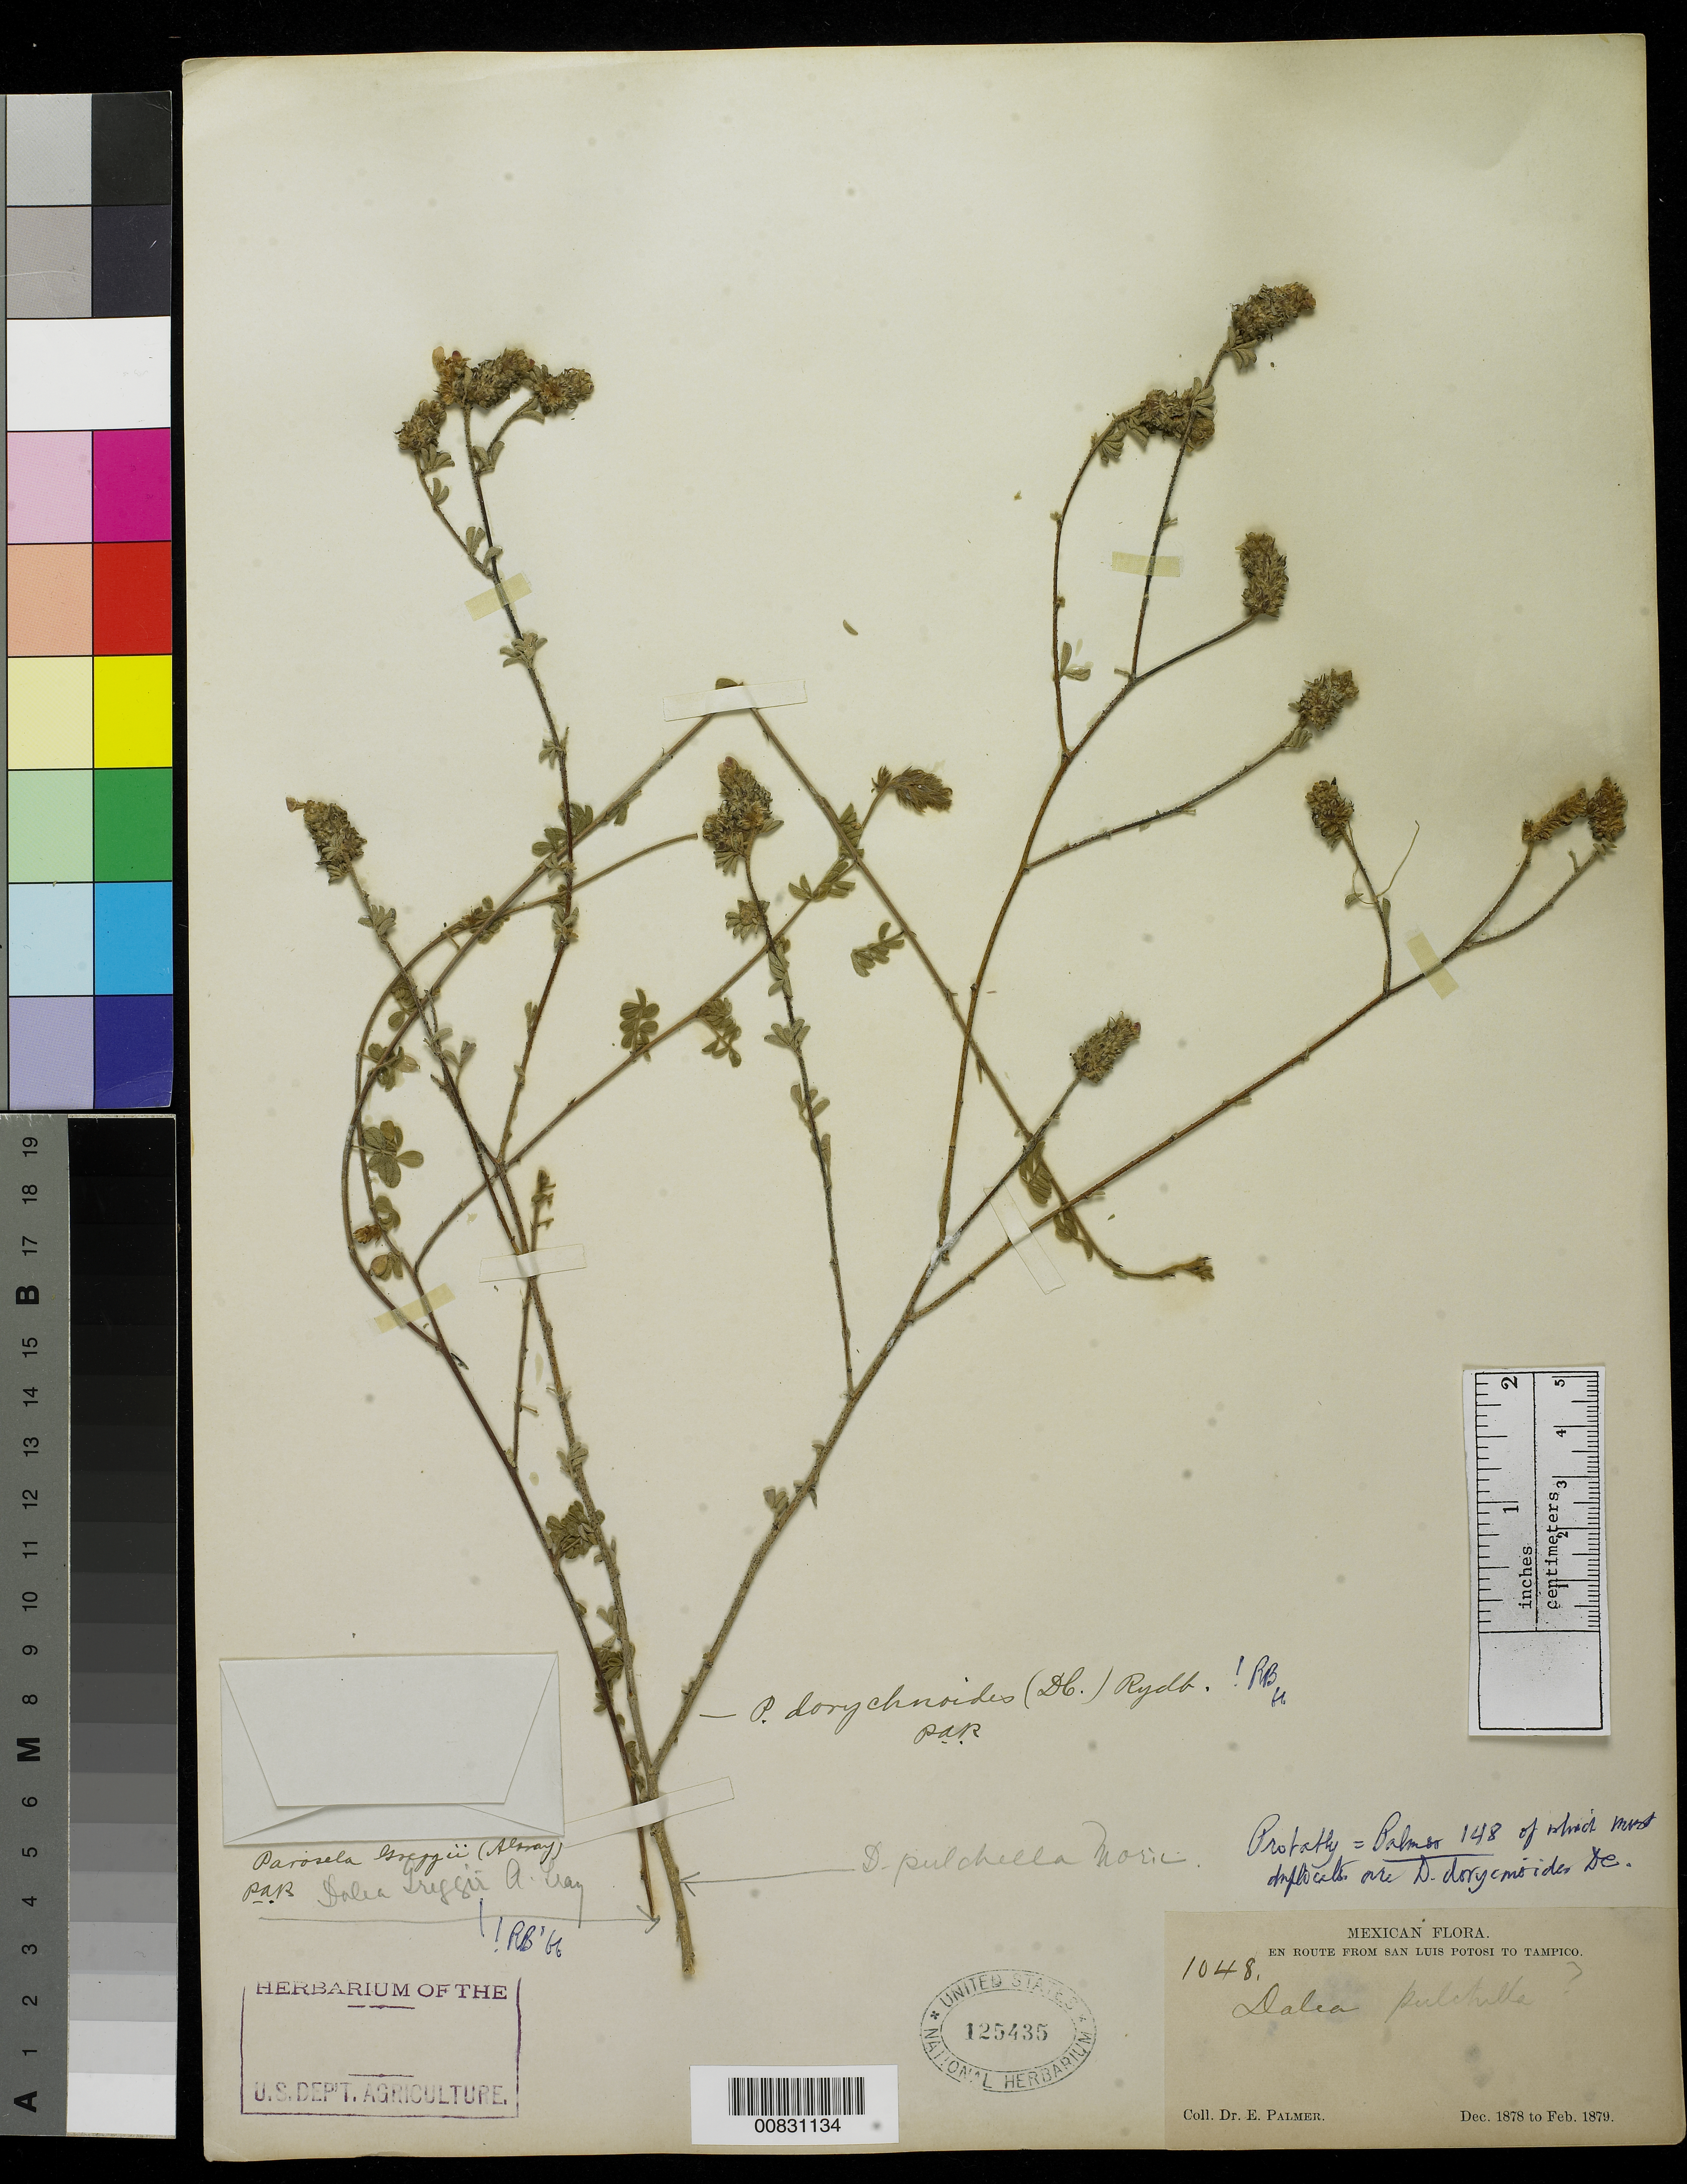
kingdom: Plantae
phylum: Tracheophyta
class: Magnoliopsida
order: Fabales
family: Fabaceae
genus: Dalea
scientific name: Dalea dorycnioides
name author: DC.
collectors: E. Palmer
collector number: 1048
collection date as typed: Dec 1878 to -- Feb 1879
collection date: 1878-12/1879-02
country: Mexico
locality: En route from San Luis Potosí to Tampico, Tamaulipas.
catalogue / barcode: US 125435